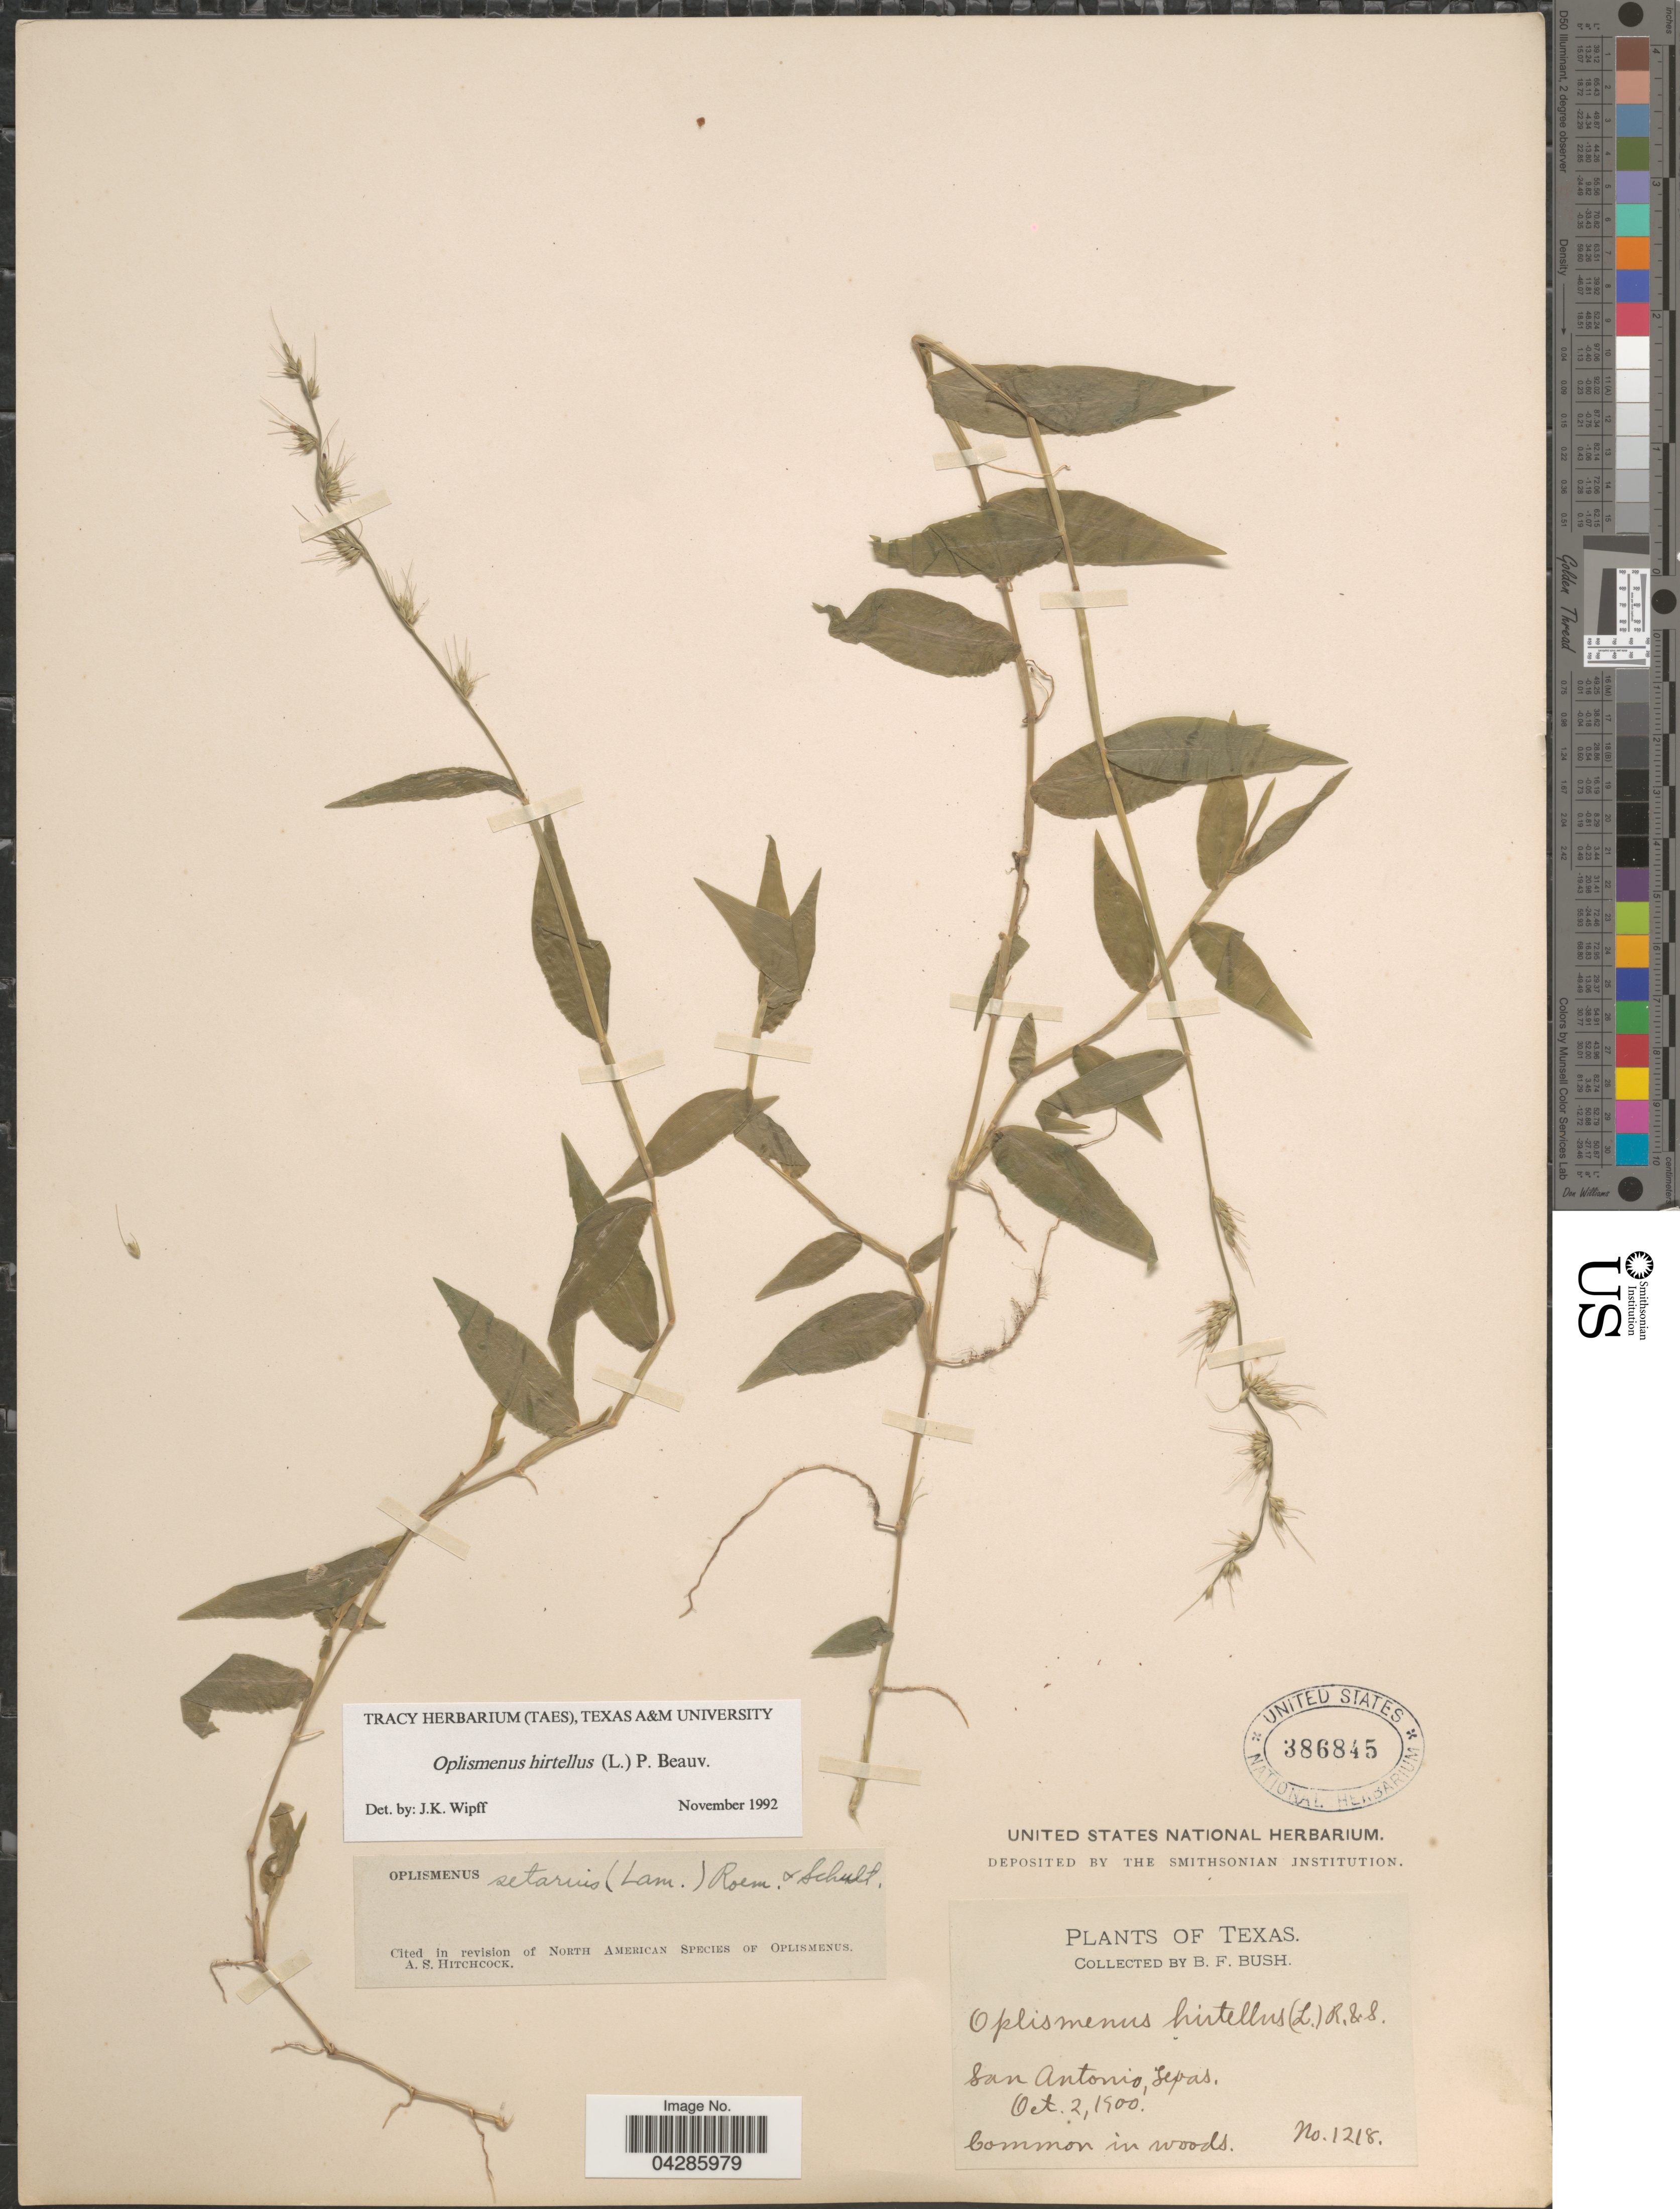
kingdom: Plantae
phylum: Tracheophyta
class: Liliopsida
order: Poales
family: Poaceae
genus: Oplismenus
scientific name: Oplismenus hirtellus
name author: (L.) P. Beauv.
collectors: B. F. Bush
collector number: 1218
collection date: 1900-10-02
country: United States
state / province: Texas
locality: San Antonio. Common in woods.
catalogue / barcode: US 386845